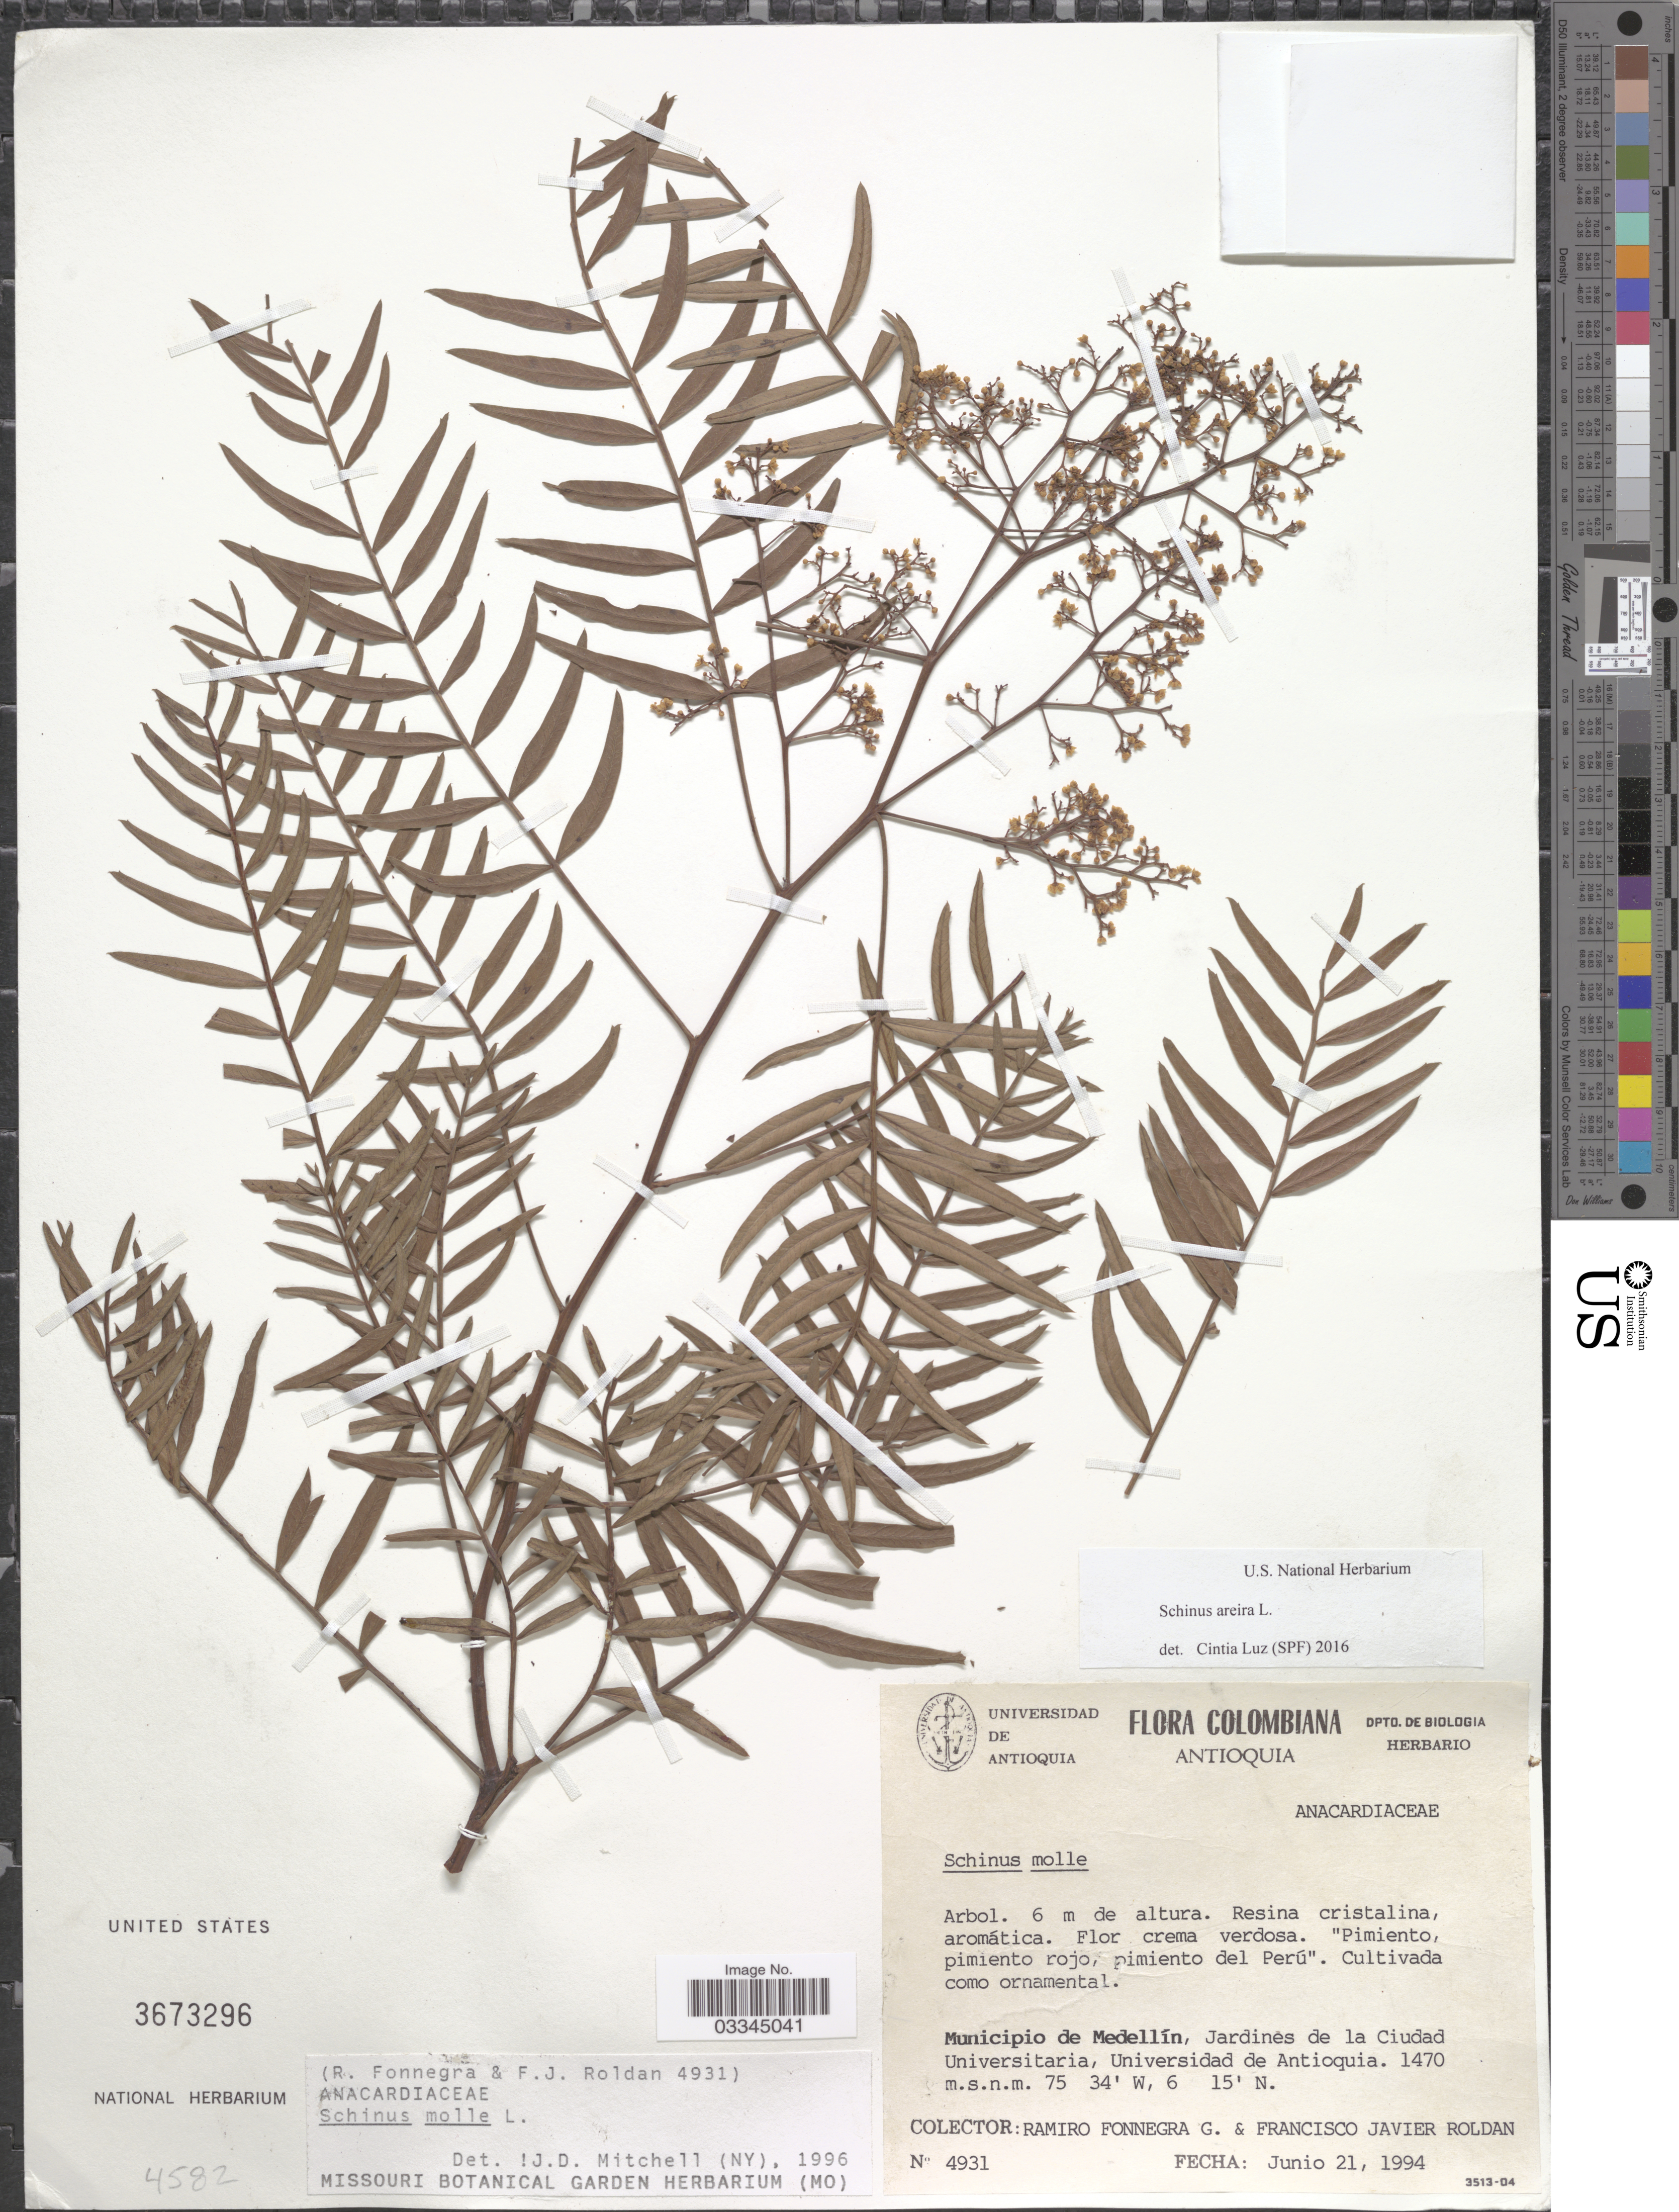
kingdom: Plantae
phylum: Tracheophyta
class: Magnoliopsida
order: Sapindales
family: Anacardiaceae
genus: Schinus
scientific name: Schinus areira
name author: L.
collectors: R. Fonnegra G. & F. J. Roldán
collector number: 4931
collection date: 1994-06-21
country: Colombia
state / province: Antioquia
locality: Municipio de Medellín, Jardines de la Ciudad Universitaria, Universidad de Antioquia.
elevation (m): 1470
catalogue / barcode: US 3673296